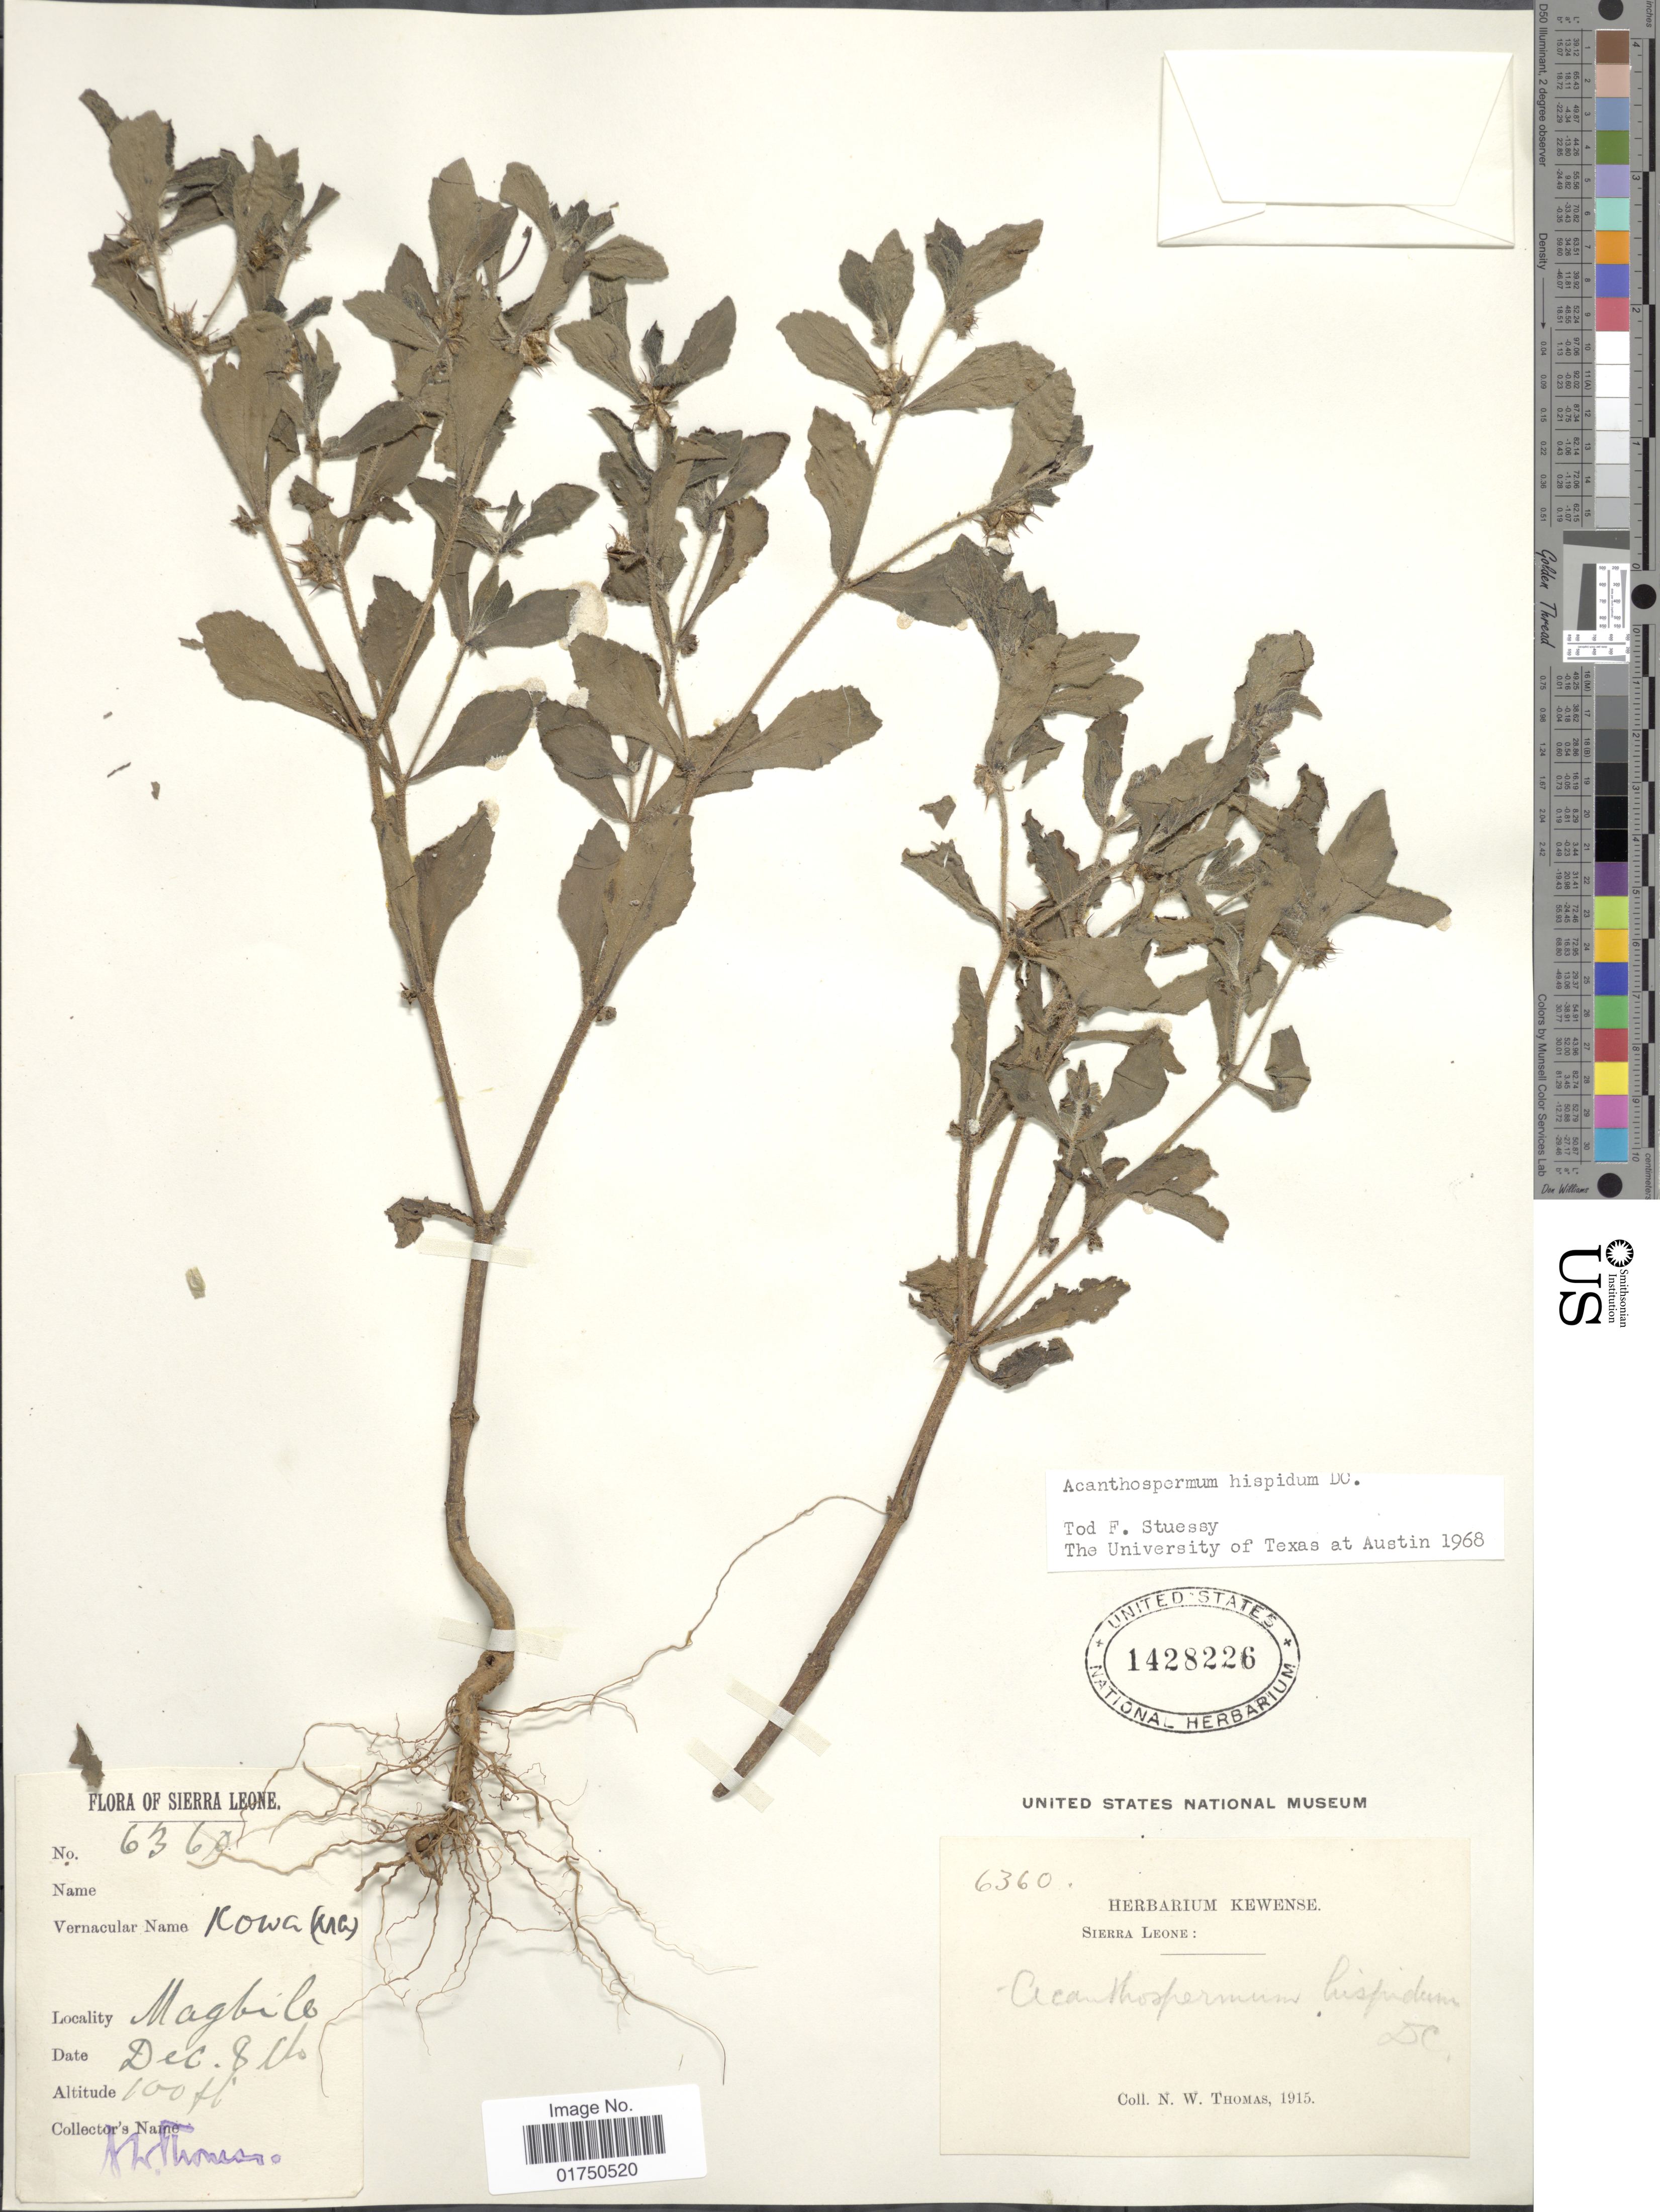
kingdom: Plantae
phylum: Tracheophyta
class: Magnoliopsida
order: Asterales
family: Asteraceae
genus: Acanthospermum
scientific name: Acanthospermum hispidum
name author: DC.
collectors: N. Thomas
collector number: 6360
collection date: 1915-12-08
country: Sierra Leone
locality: Sierra Leone. Magbilo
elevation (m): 30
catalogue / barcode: US 1428226